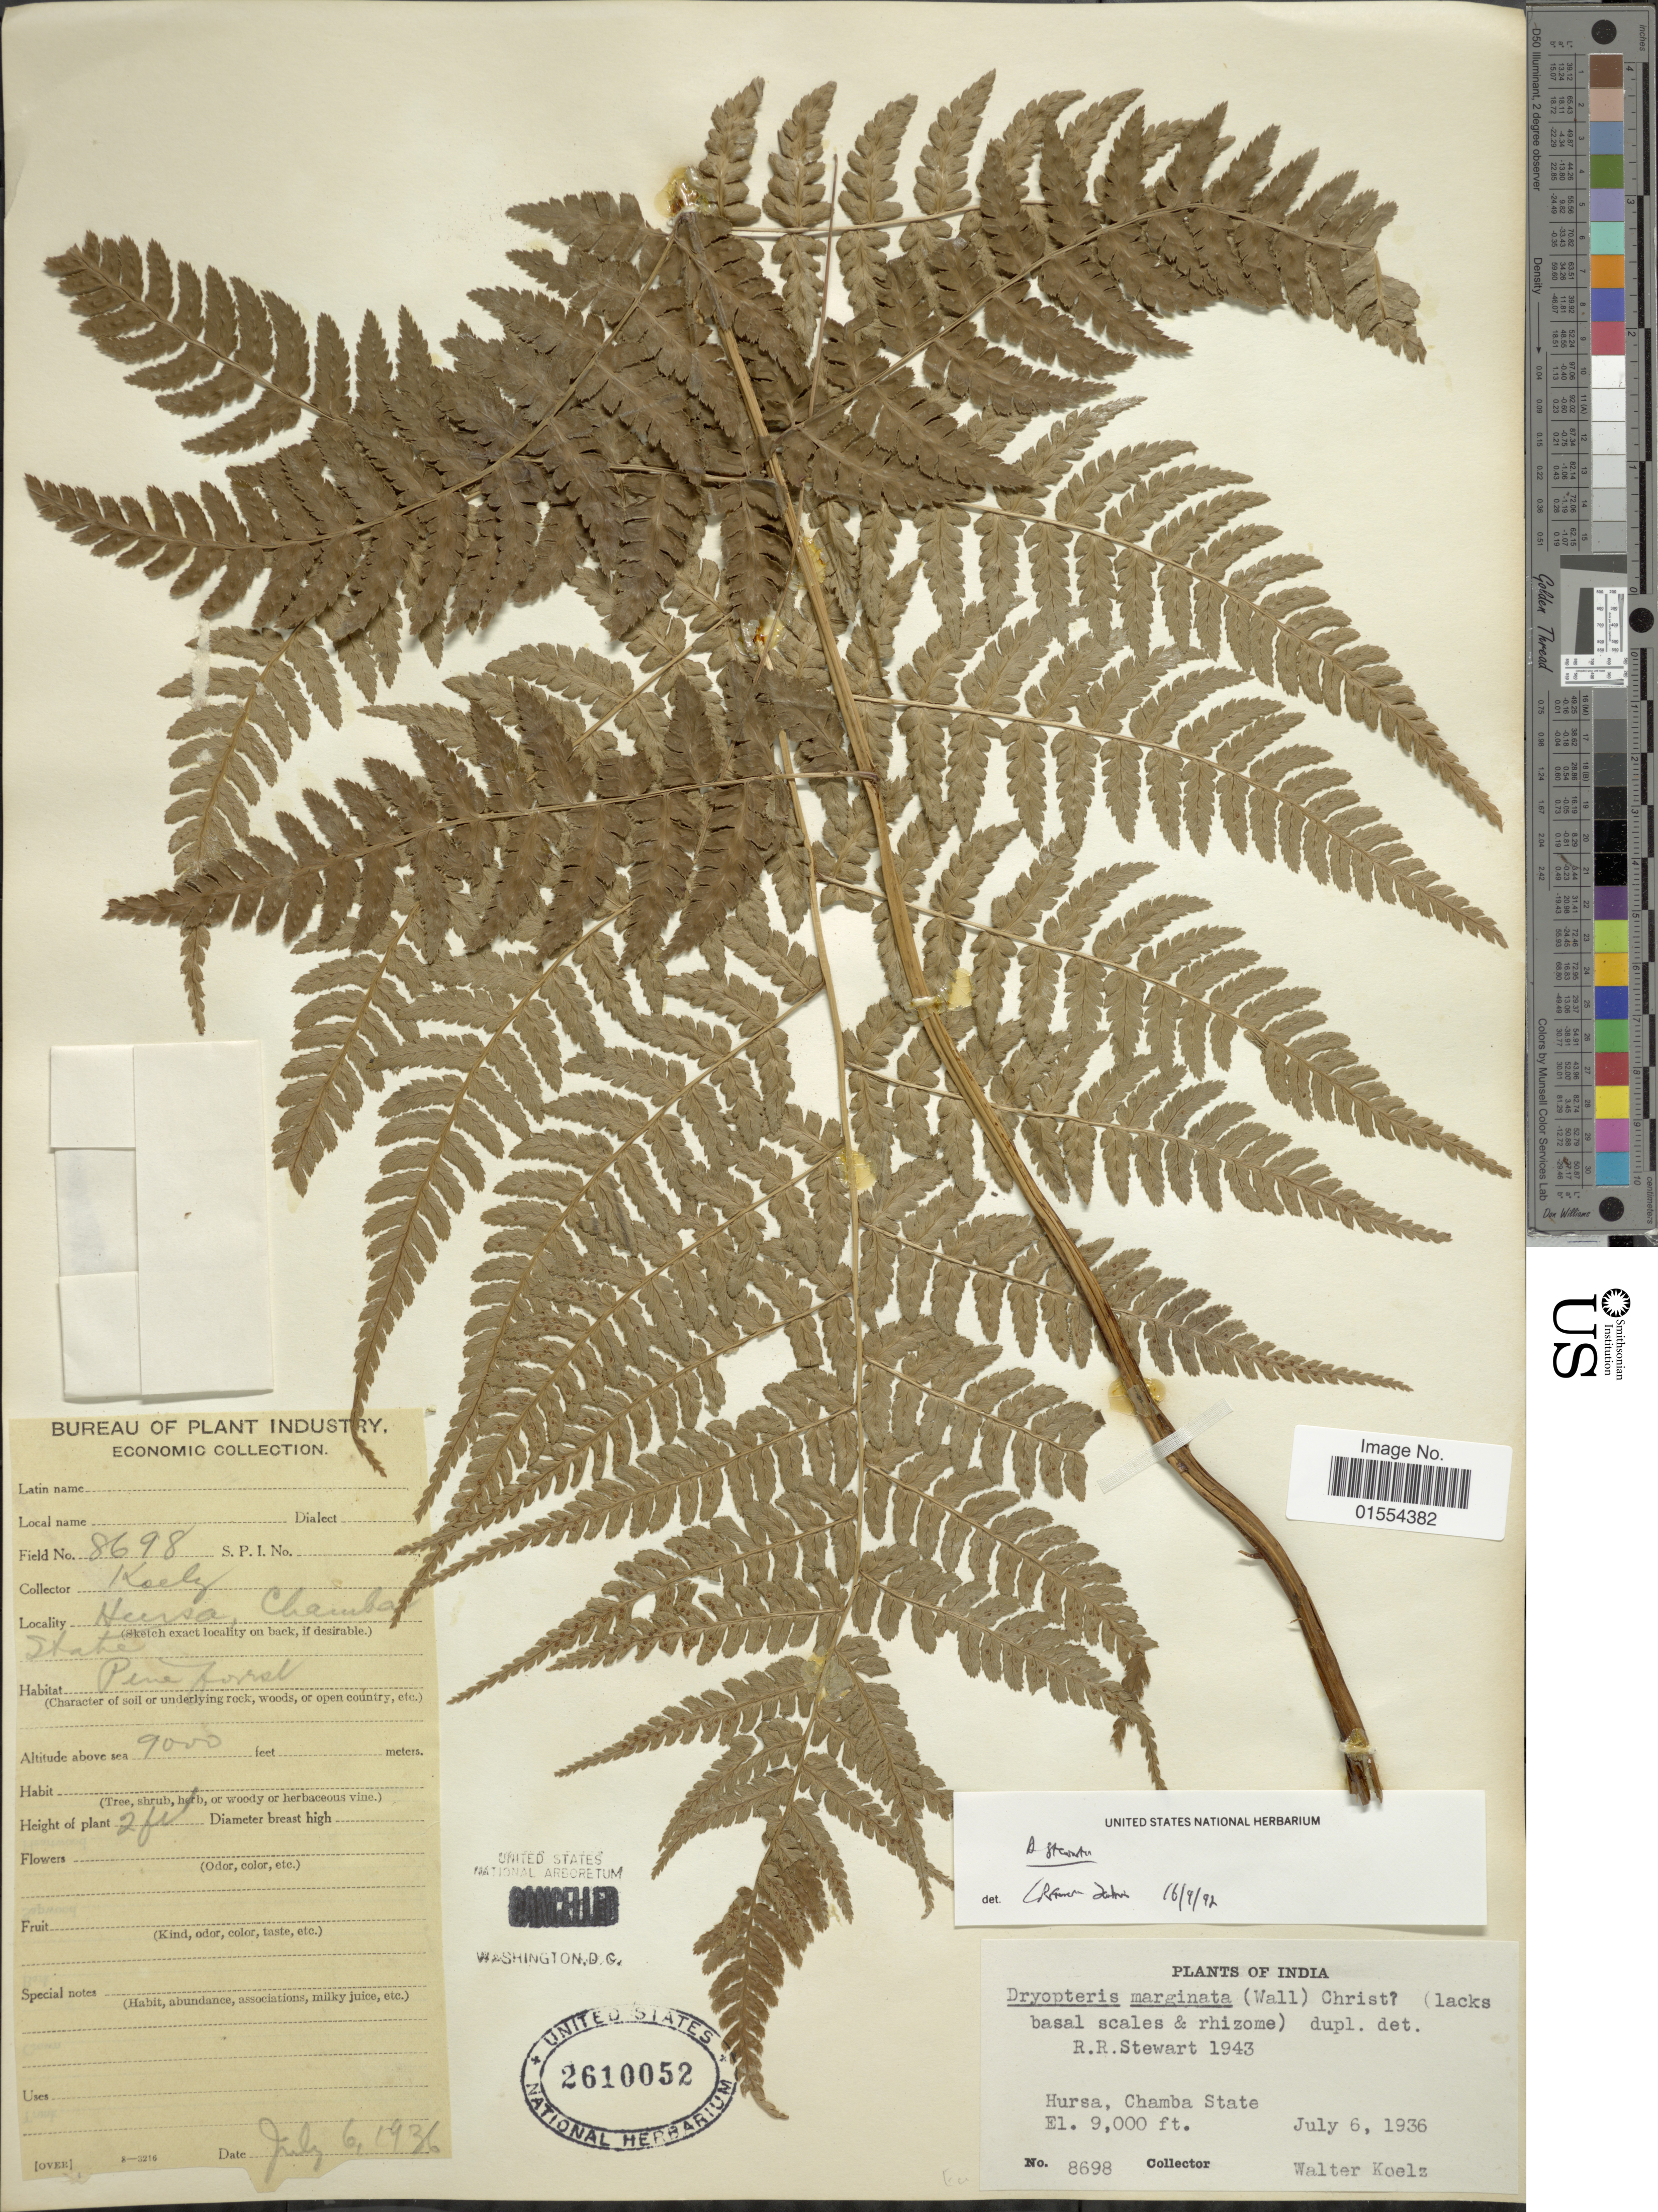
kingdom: Plantae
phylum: Tracheophyta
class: Polypodiopsida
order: Polypodiales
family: Dryopteridaceae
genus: Dryopteris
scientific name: Dryopteris marginata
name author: Christ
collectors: W. N. Koelz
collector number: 8698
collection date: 1936-07-06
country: India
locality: India, Hursa, Chamba State.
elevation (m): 2743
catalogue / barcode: US 2610052